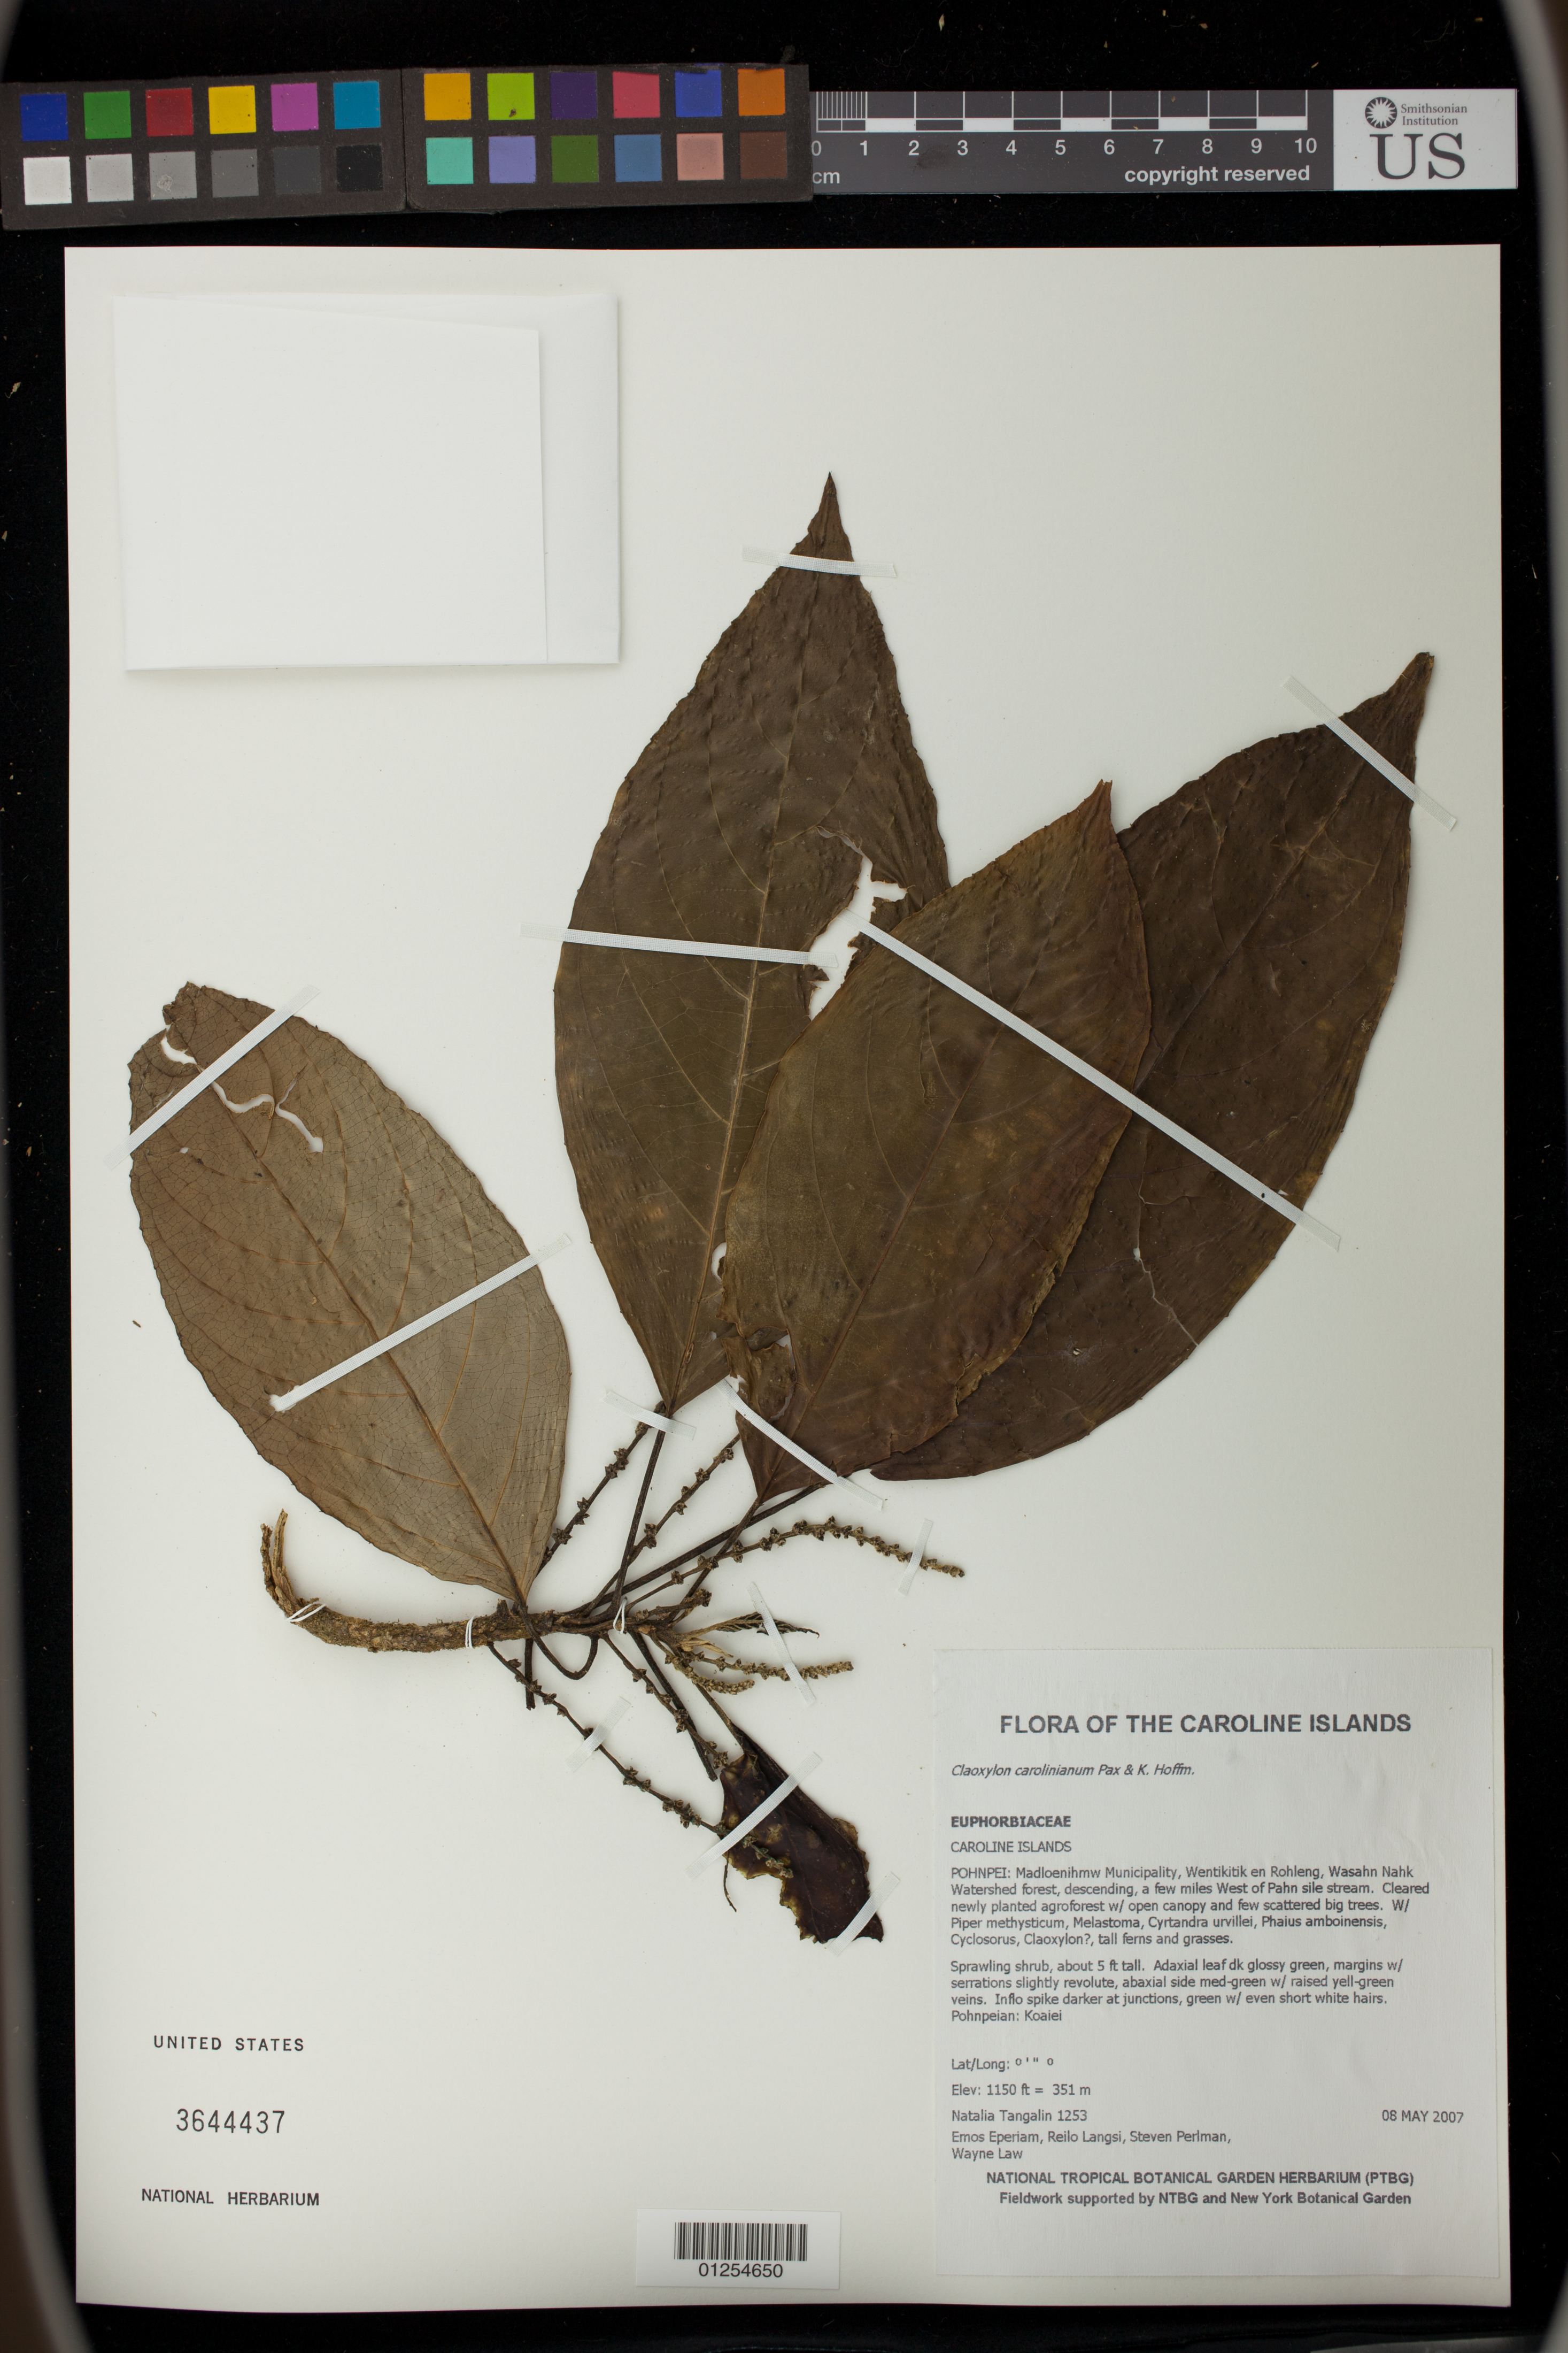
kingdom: Plantae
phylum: Tracheophyta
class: Magnoliopsida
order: Malpighiales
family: Euphorbiaceae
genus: Claoxylon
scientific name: Claoxylon carolinianum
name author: Pax & K. Hoffm.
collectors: N. Tangalin, P. Eperiam, R. Langsi, S. P. Perlman & W. Law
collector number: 1253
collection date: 2007-05-08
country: Micronesia, Federated States of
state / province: Pohnpei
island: Pohnpei [Ponape]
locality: Madloenihmw Municipality, Wentikitik en Rohleng, Washn Nahk Watershed forest, decending, a few miles West of Pahn sile stream.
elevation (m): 351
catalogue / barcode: US 3644437